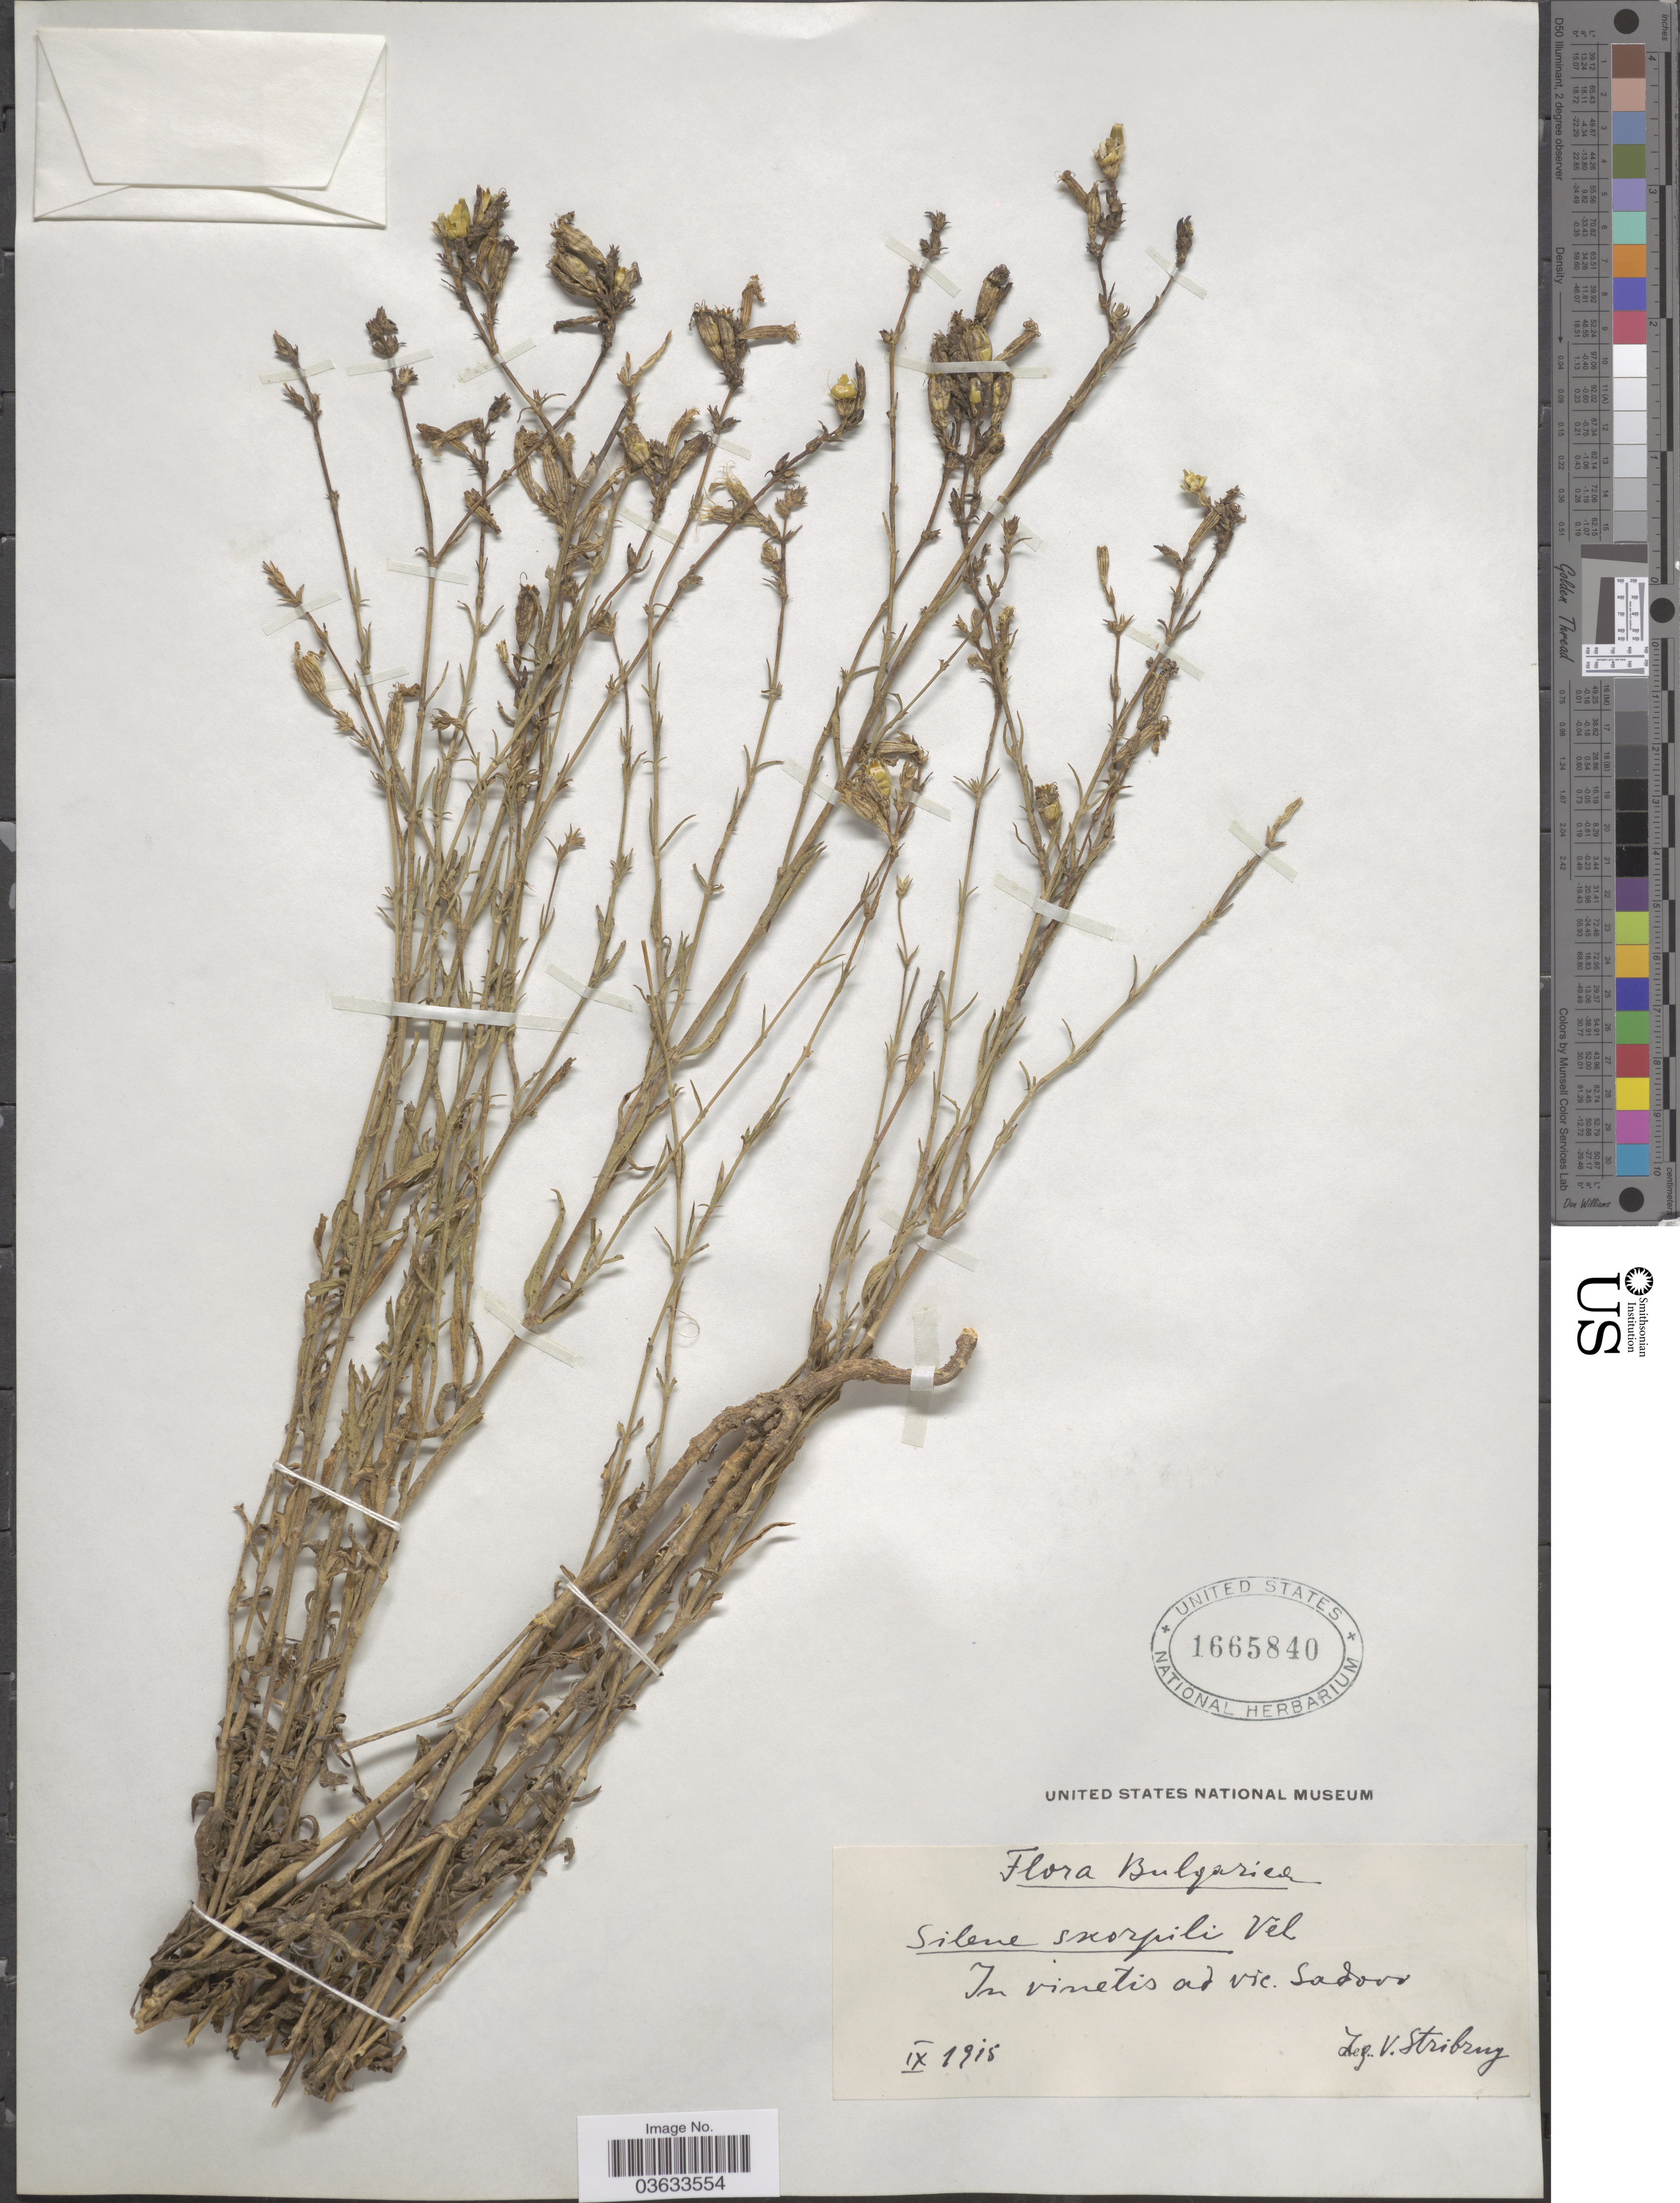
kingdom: Plantae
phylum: Tracheophyta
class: Magnoliopsida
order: Caryophyllales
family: Caryophyllaceae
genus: Silene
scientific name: Silene skorpilii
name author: Velen.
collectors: V. Stribrny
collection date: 1915-09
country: Bulgaria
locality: Bulgaricæ. In vinetis ad vic. Sadovo.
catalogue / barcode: US 1665840